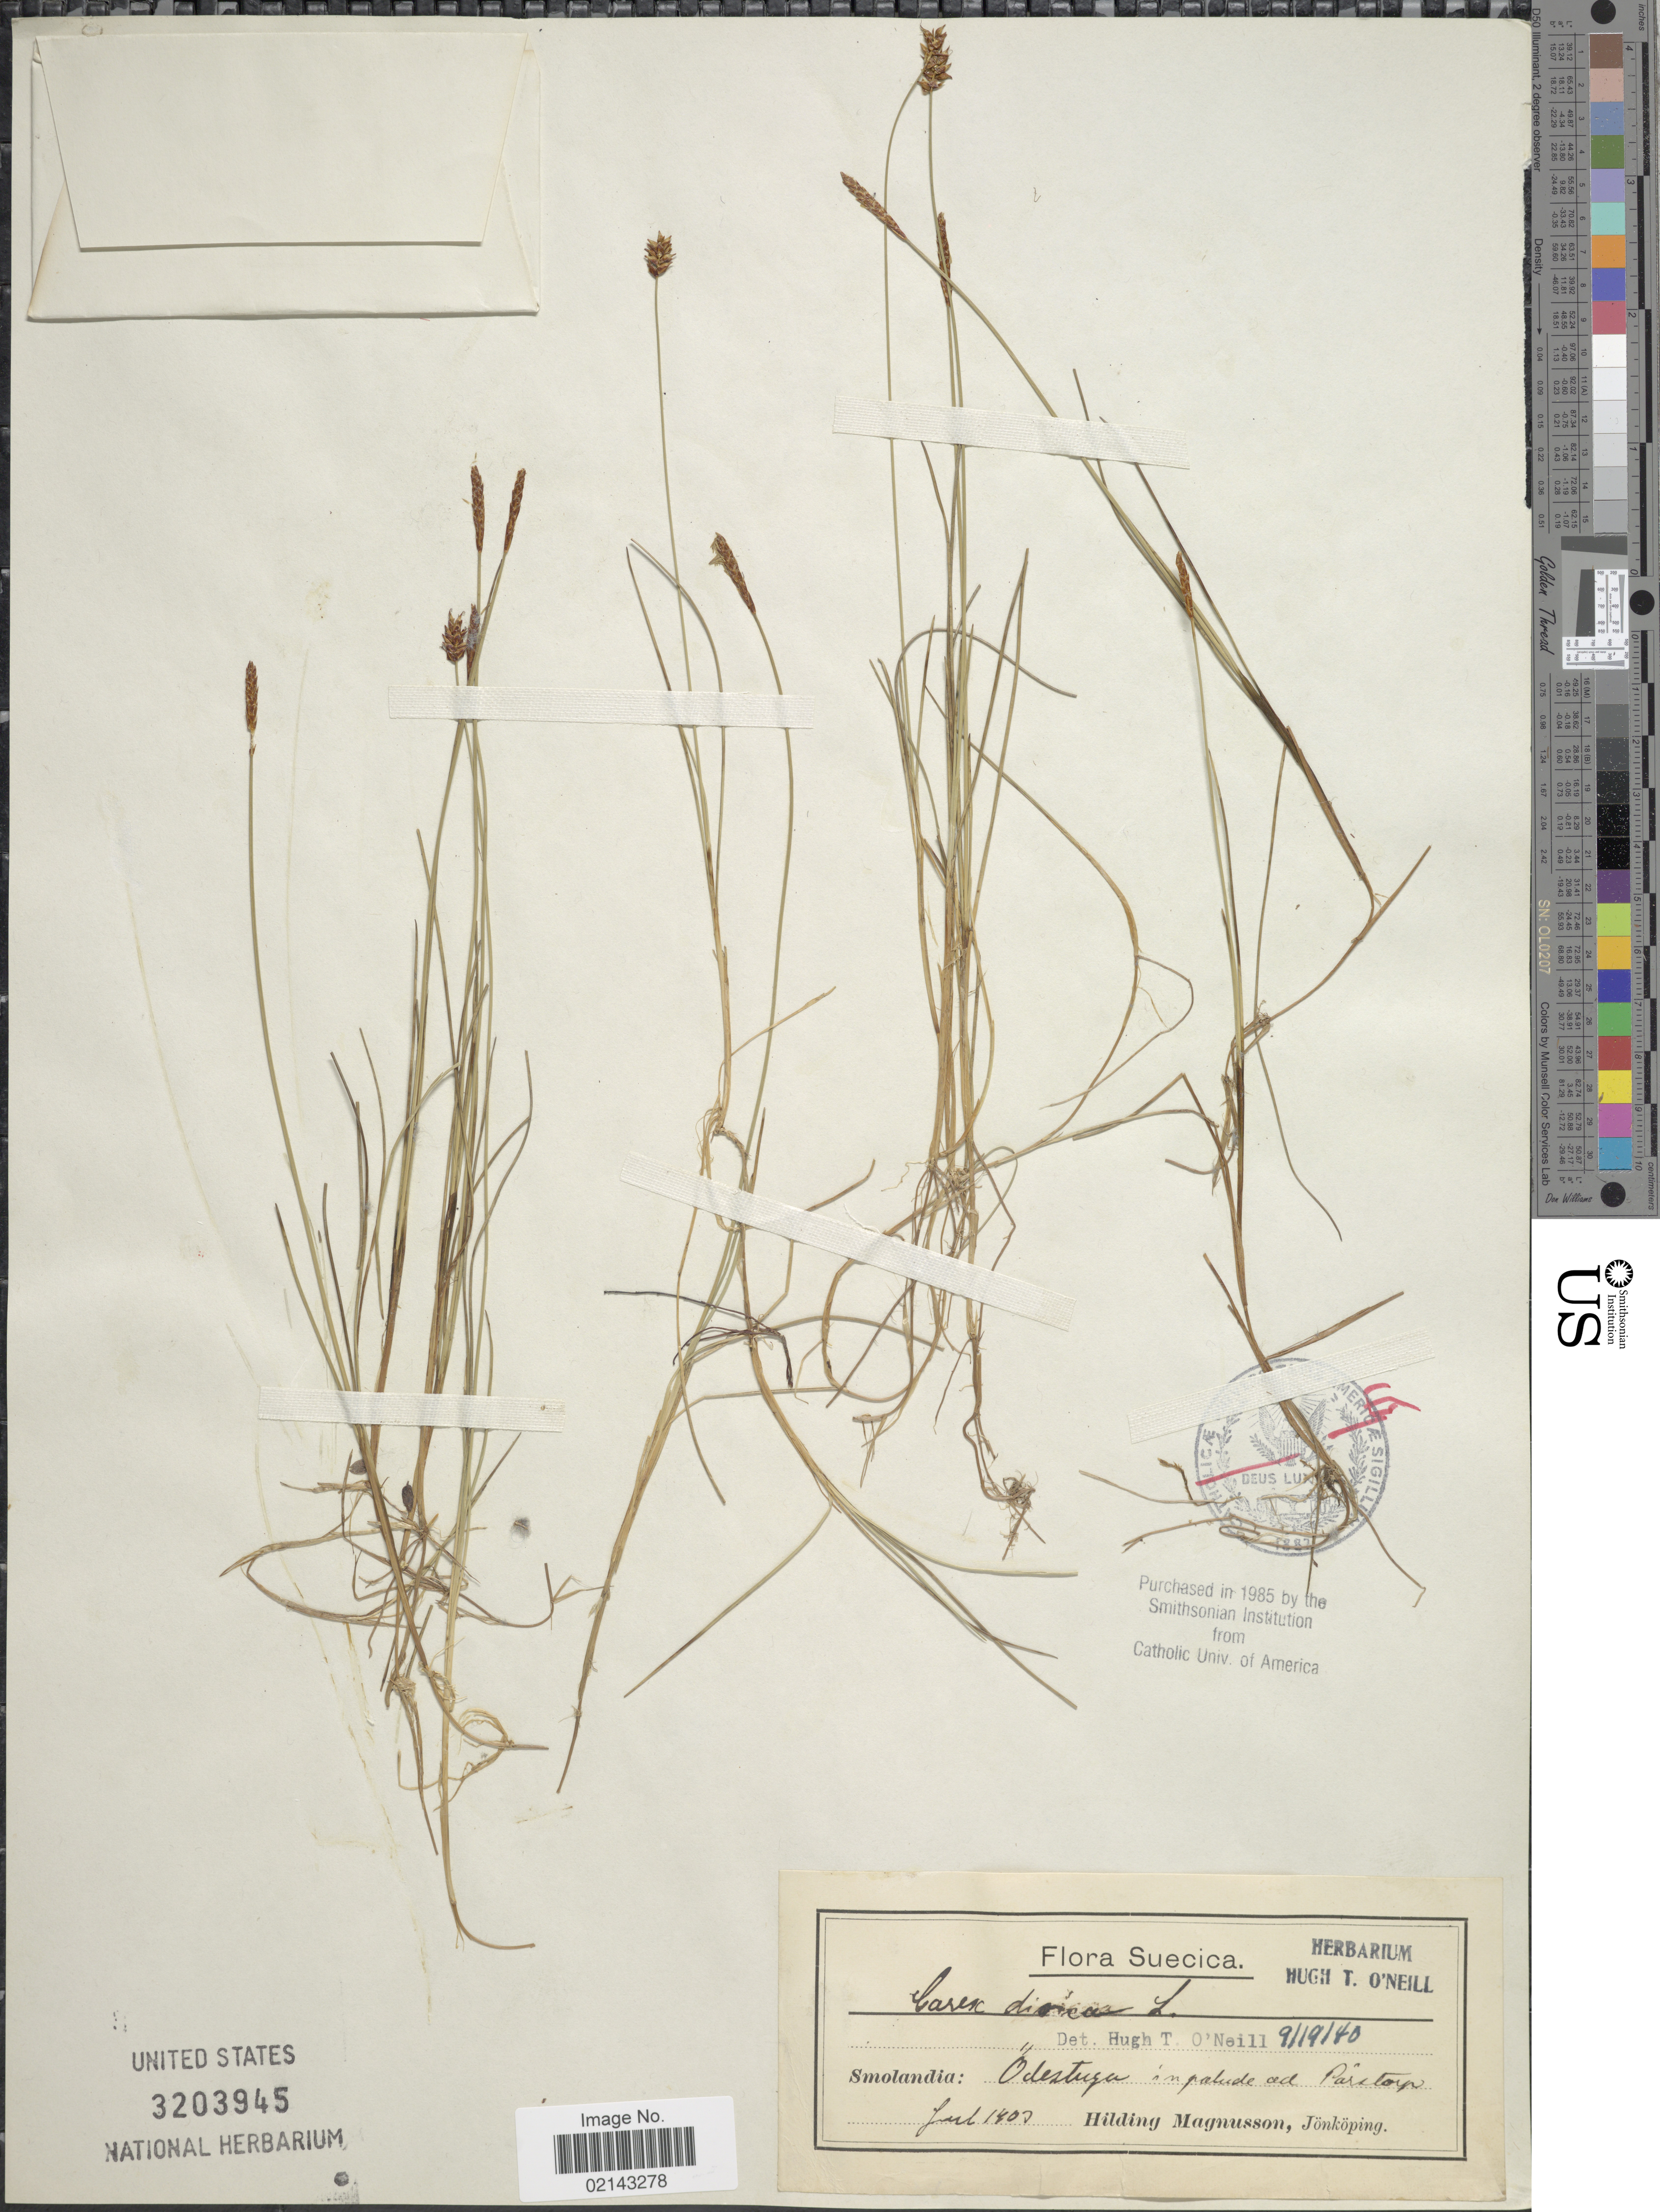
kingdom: Plantae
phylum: Tracheophyta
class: Liliopsida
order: Poales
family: Cyperaceae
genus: Carex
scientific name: Carex dioica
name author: L.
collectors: H. Magnusson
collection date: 1903-07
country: Sweden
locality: Smolandia: Ödestuga in palude ad Palstorp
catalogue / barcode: US 3203945